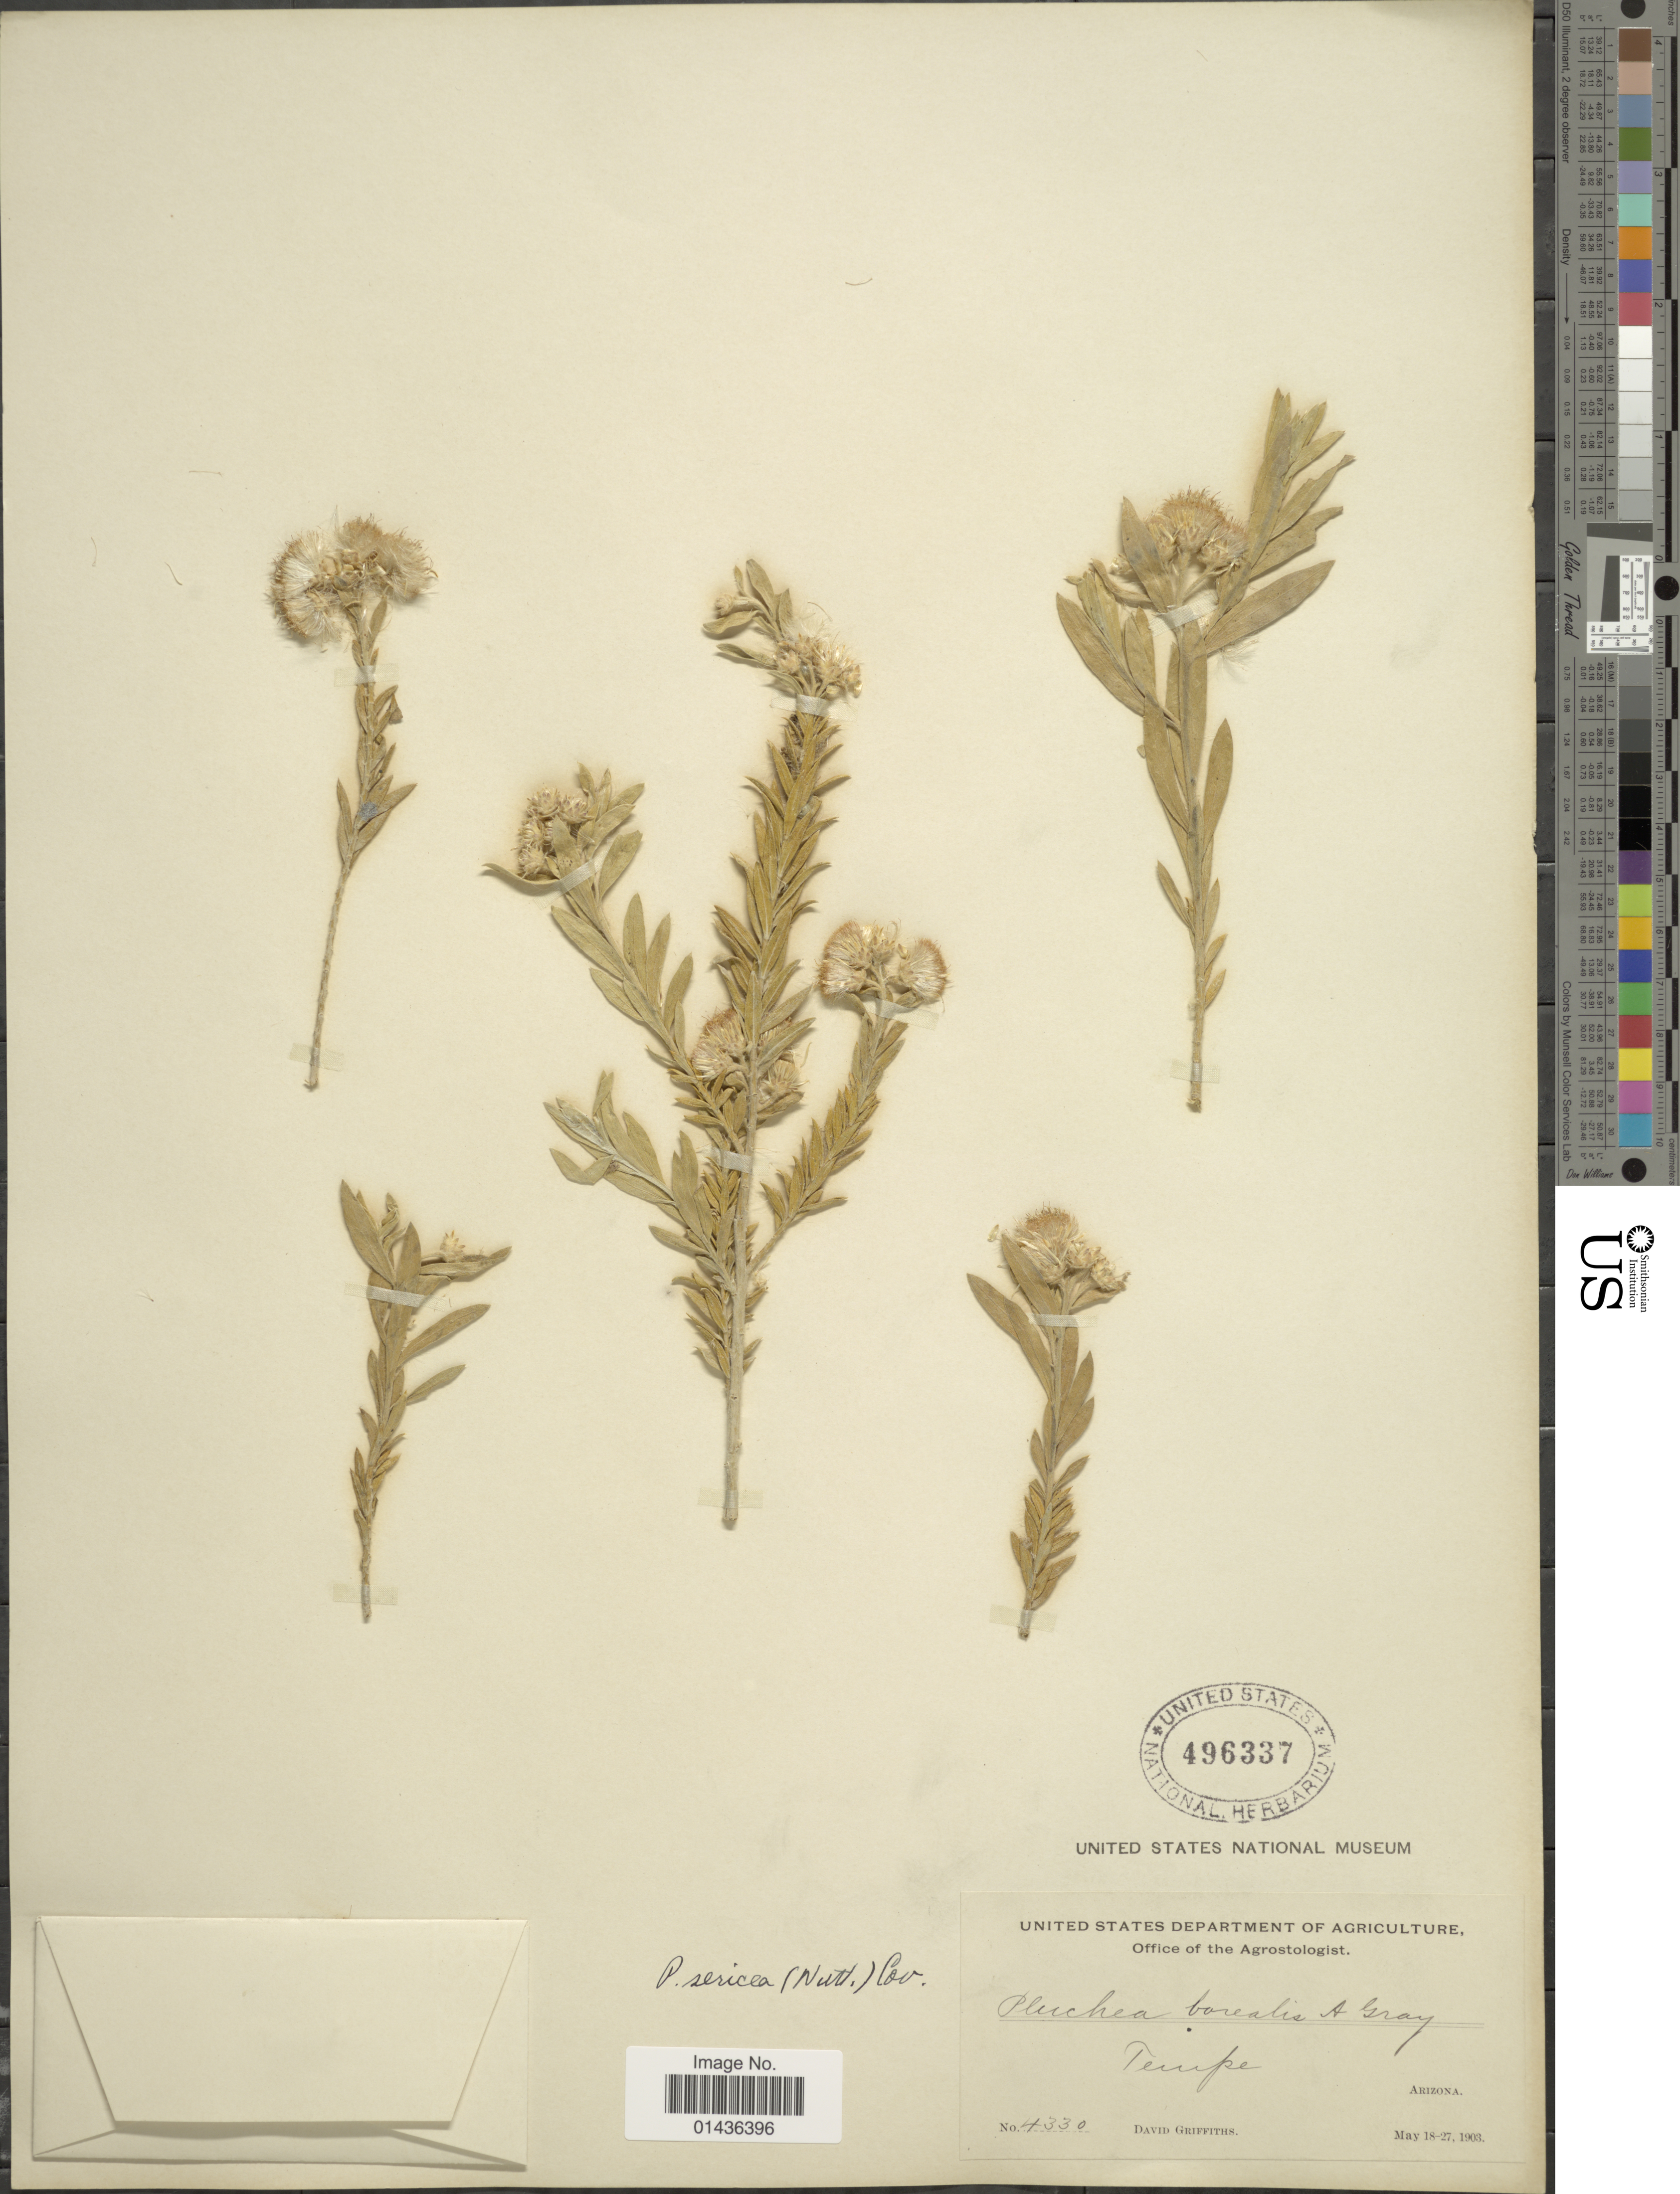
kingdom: Plantae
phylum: Tracheophyta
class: Magnoliopsida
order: Asterales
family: Asteraceae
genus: Pluchea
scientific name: Pluchea sericea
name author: (Nutt.) Coville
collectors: D. Griffiths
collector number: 4330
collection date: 1903-05-18/1903-05-27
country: United States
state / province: Arizona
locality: Tempe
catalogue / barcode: US 496337